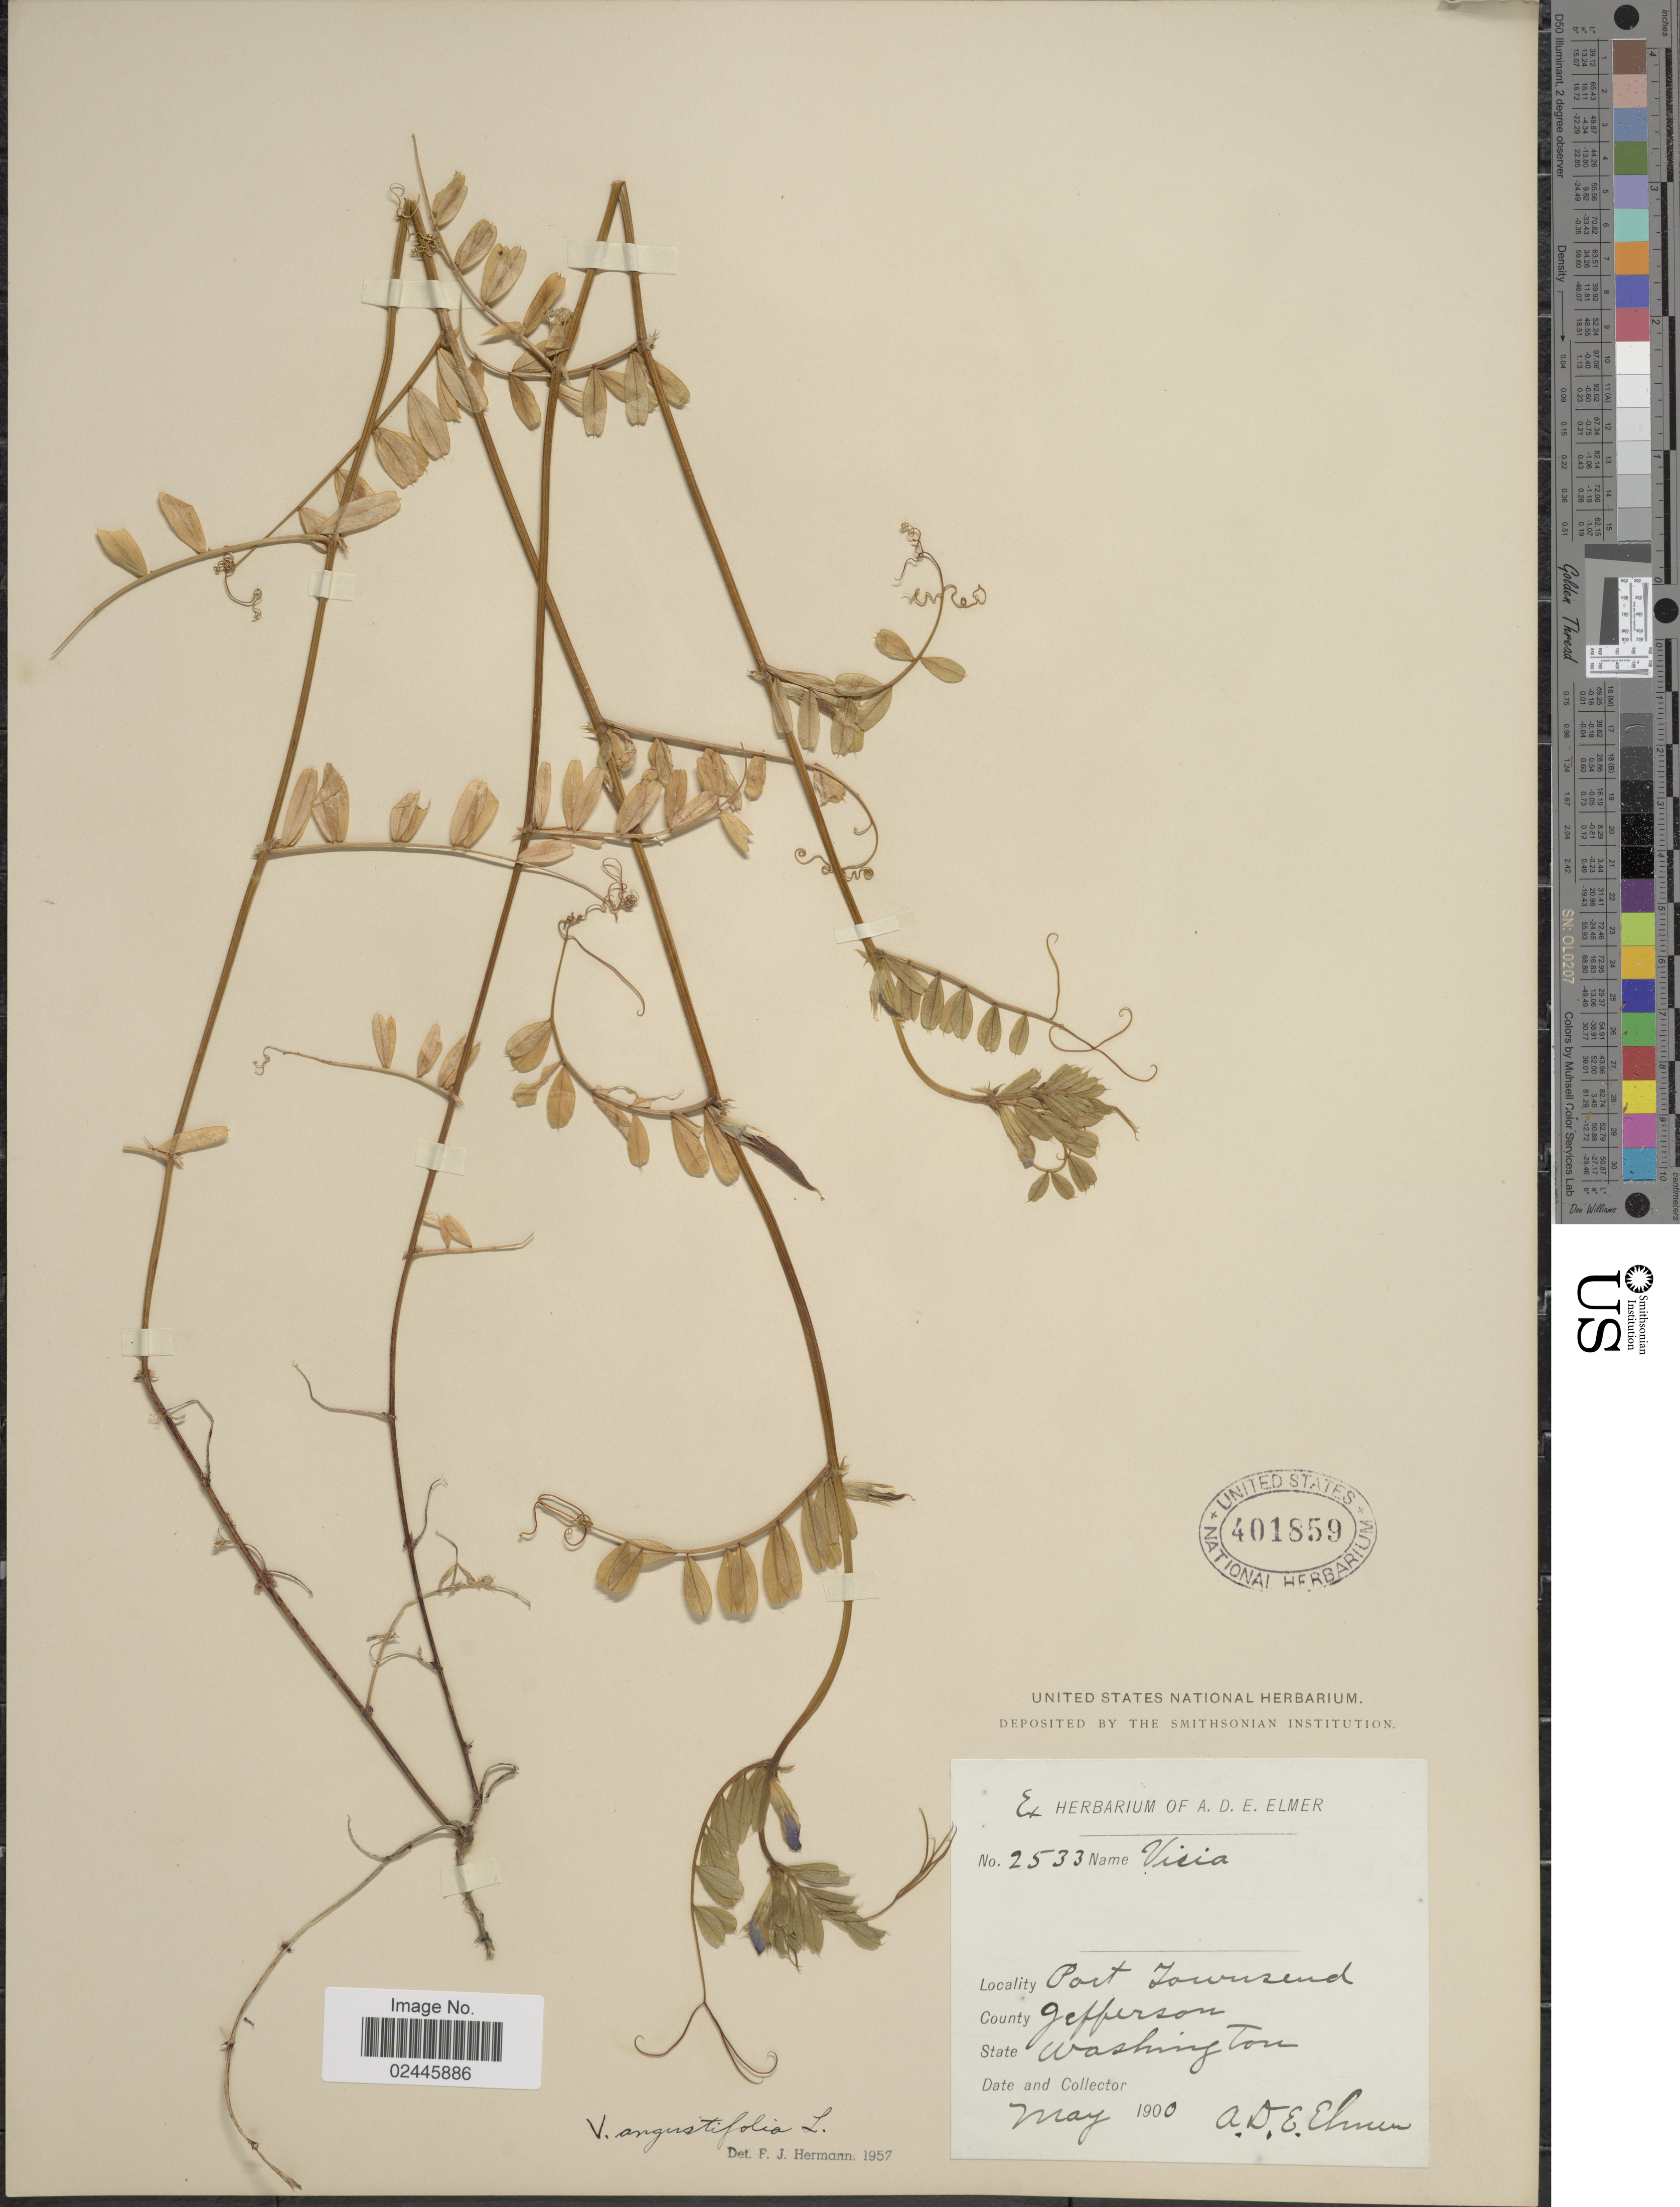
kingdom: Plantae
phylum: Tracheophyta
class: Magnoliopsida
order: Fabales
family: Fabaceae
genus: Vicia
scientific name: Vicia angustifolia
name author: L.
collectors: A. D. E. Elmer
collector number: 2533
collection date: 1900-05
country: United States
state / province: Washington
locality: Port Townsend, Jefferson, State Washington.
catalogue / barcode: US 401859